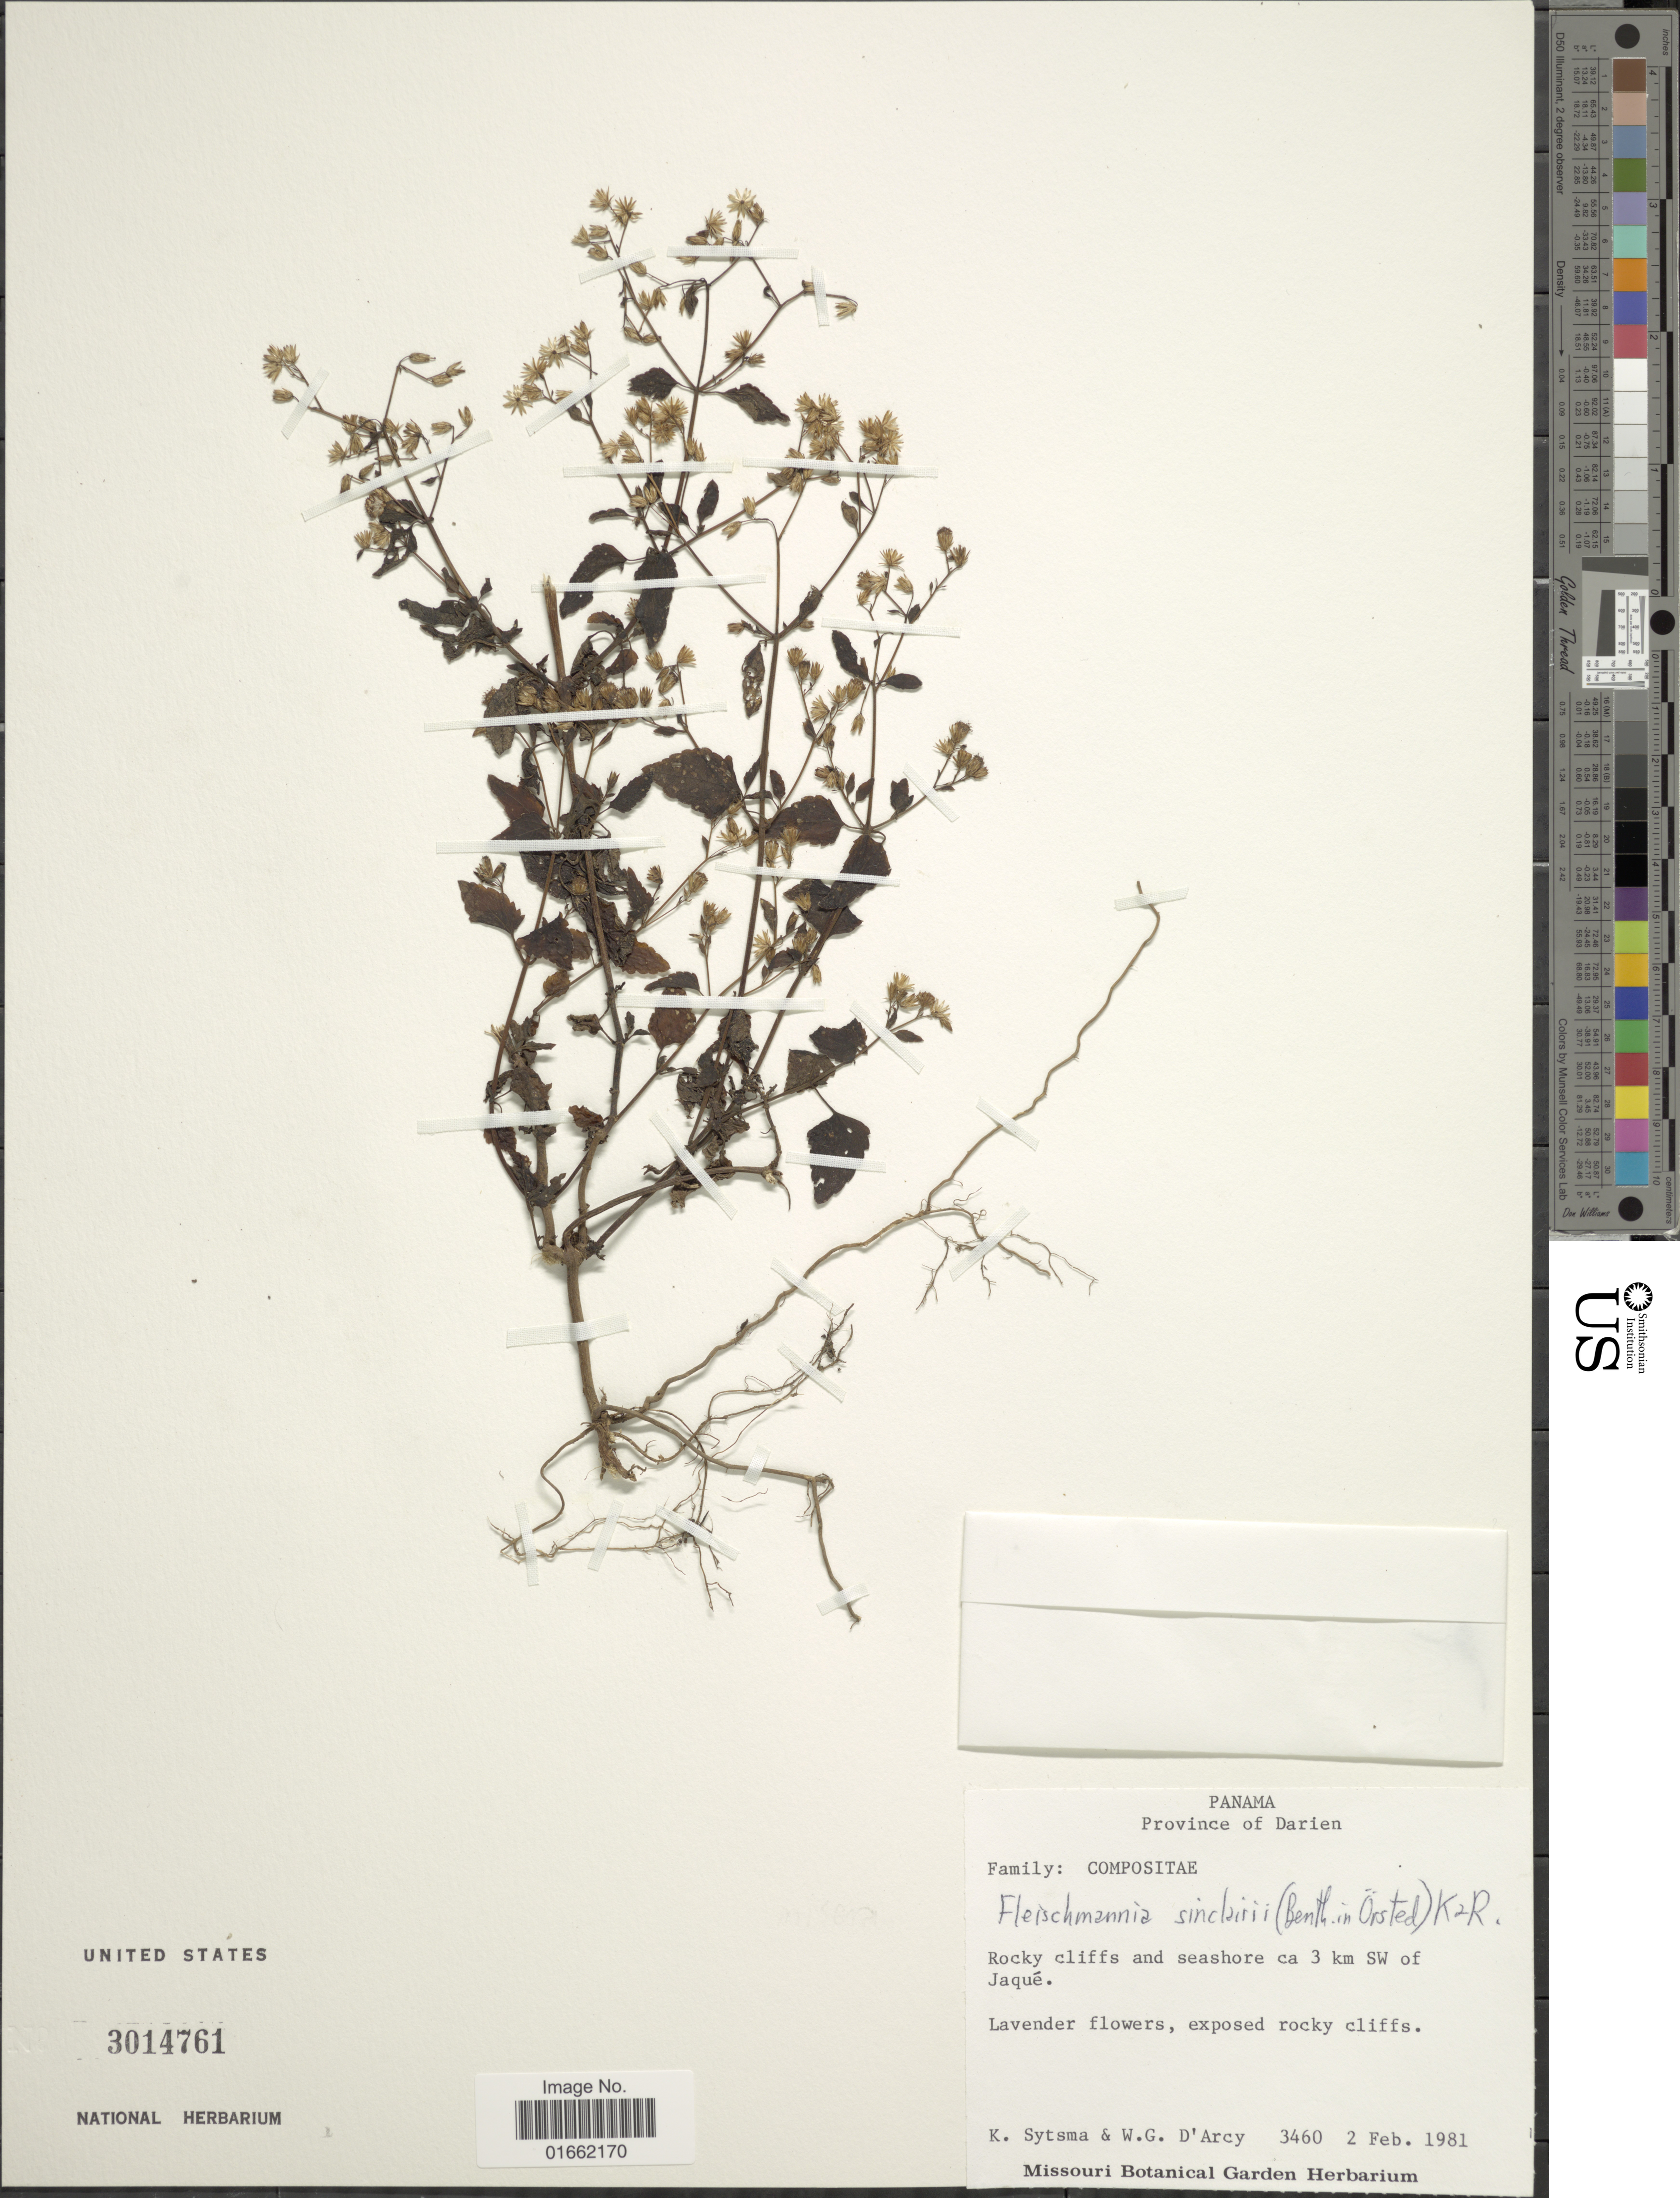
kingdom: Plantae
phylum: Tracheophyta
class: Magnoliopsida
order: Asterales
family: Asteraceae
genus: Fleischmannia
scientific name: Fleischmannia sinclairii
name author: (Benth. ex Oerst.) R.M. King & H. Rob.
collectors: K. J. Sytsma & W. G. D'Arcy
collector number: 3460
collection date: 1981-02-02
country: Panama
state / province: Darién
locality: Province of Darien. Rocky cliffs and seashore ca 3 km SW of Jaqué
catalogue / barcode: US 3014761